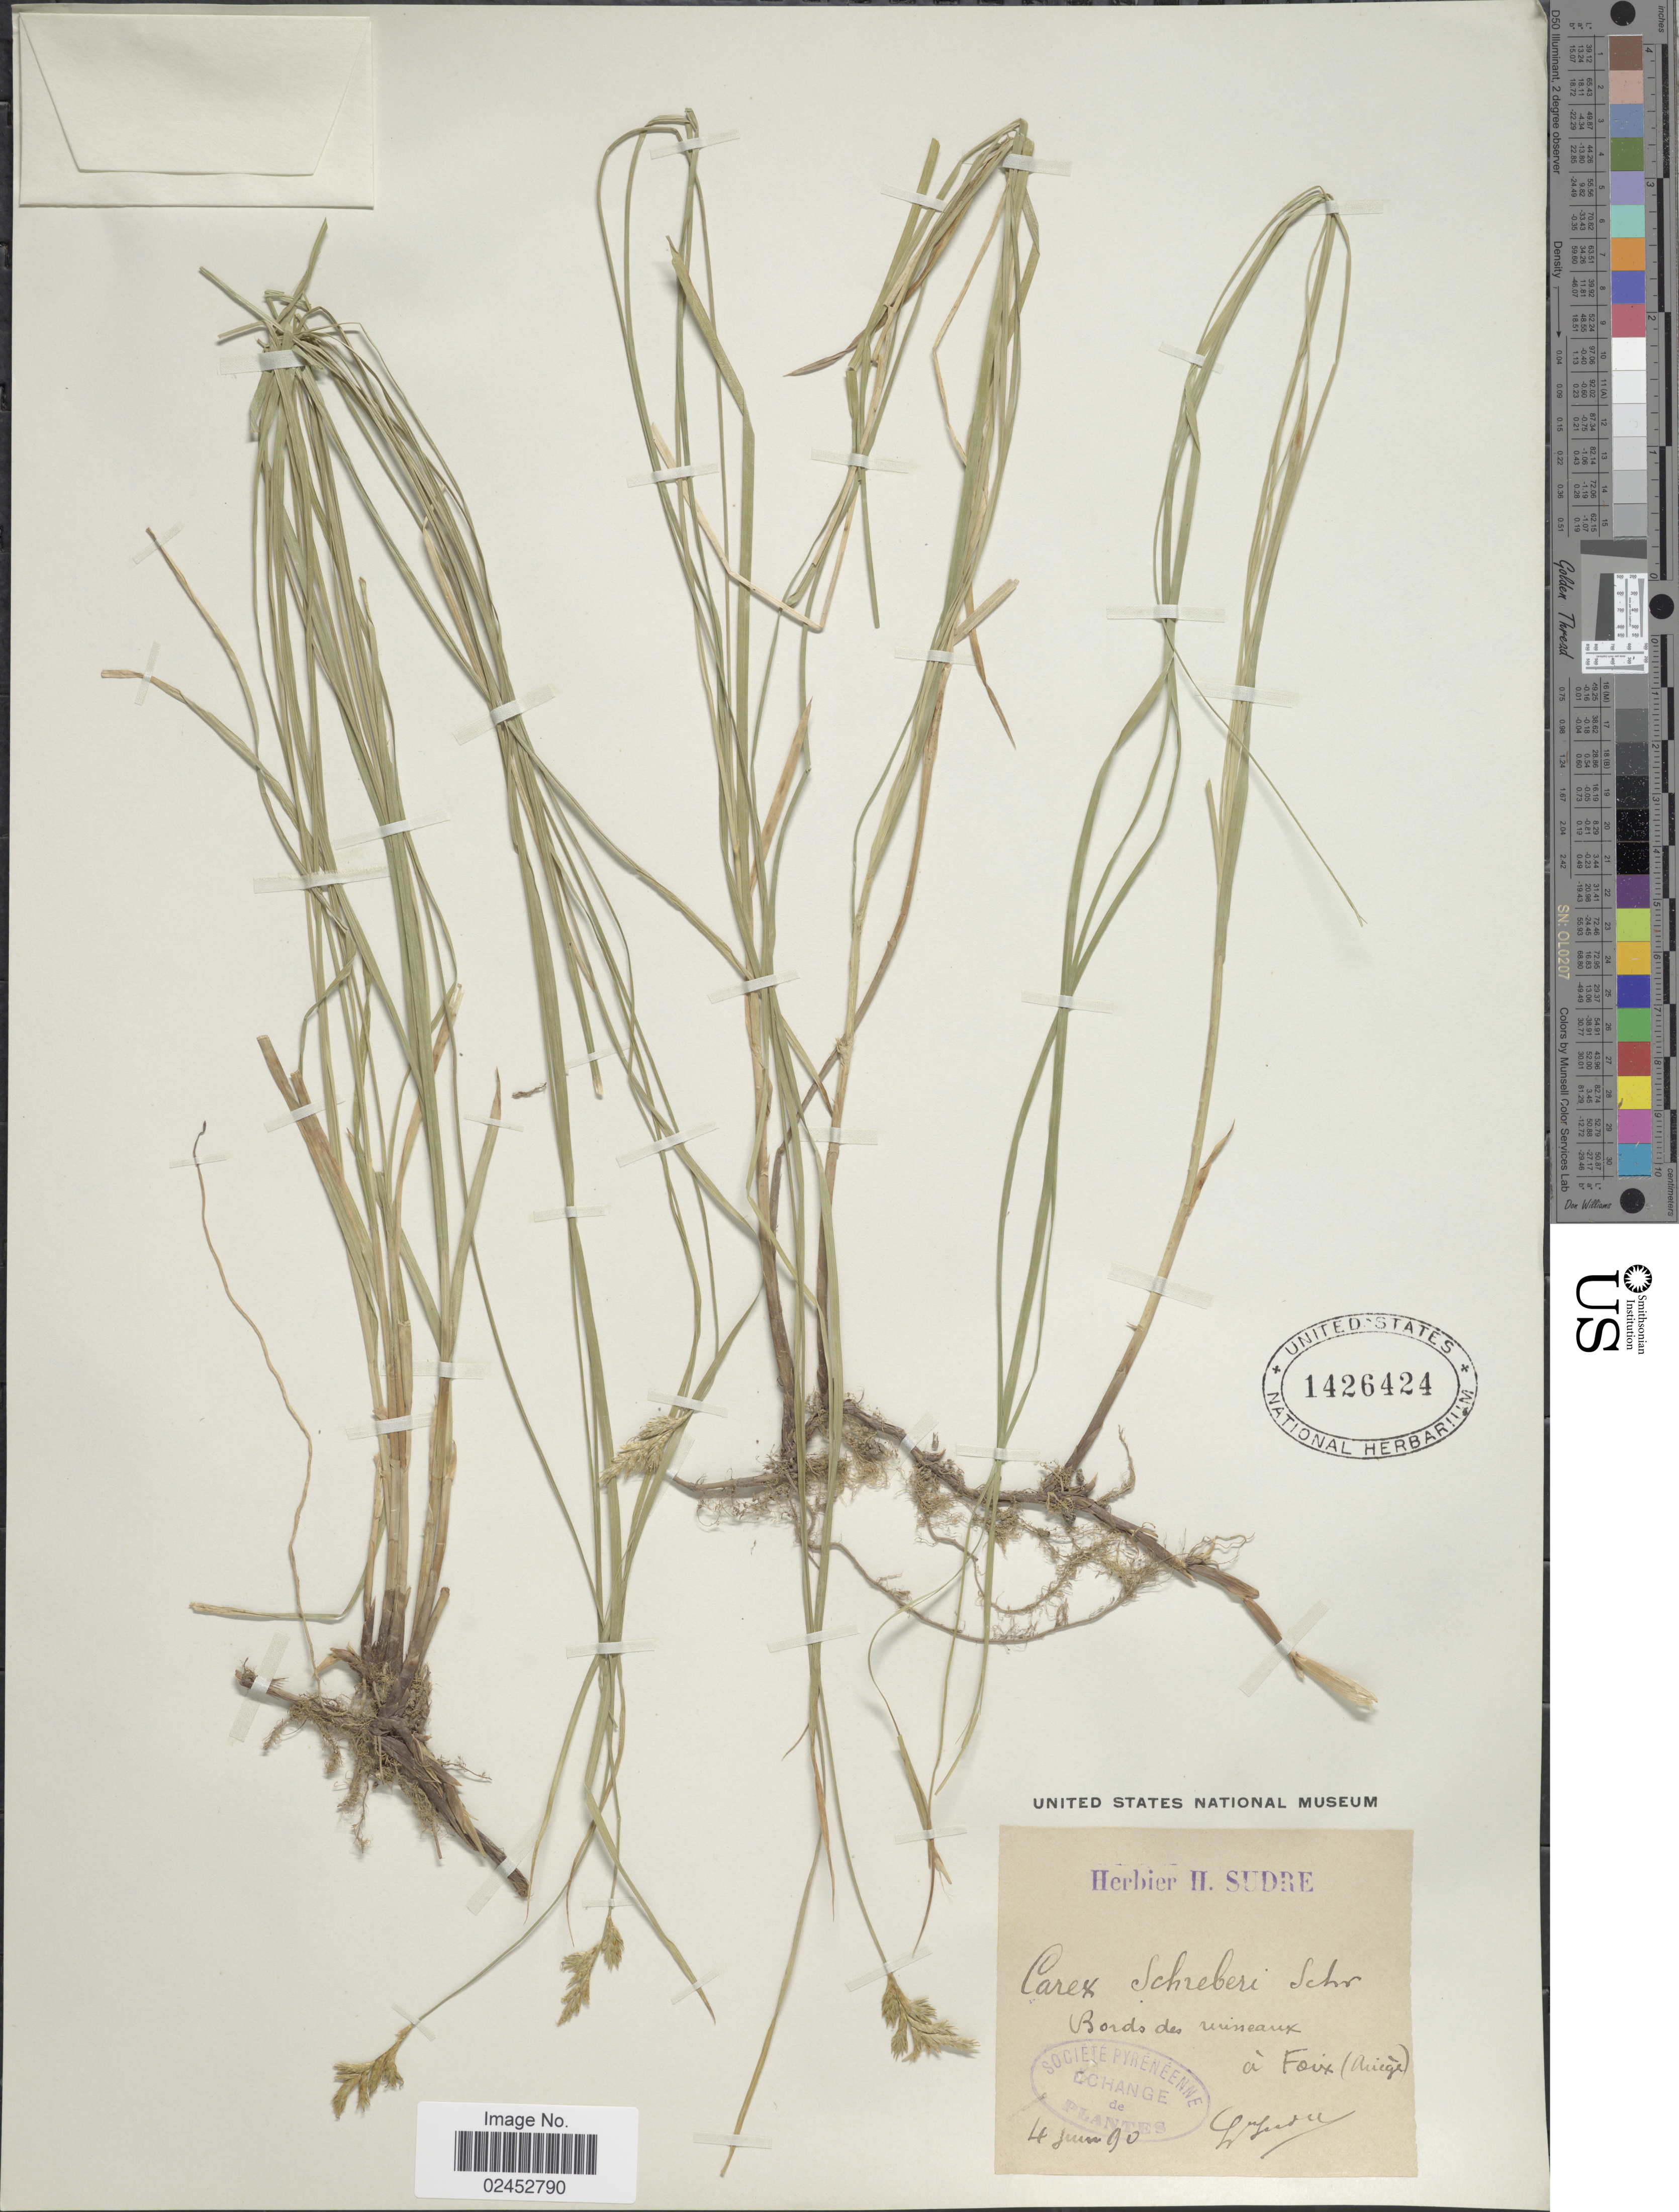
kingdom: Plantae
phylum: Tracheophyta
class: Liliopsida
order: Poales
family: Cyperaceae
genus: Carex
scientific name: Carex praecox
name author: Schreb.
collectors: H. Sudre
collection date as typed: Transcribed d/m/y: 4/6/90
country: France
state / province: Occitanie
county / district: Ariège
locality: Bords des ruineaux a Foix (Ariege)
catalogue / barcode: US 1426424